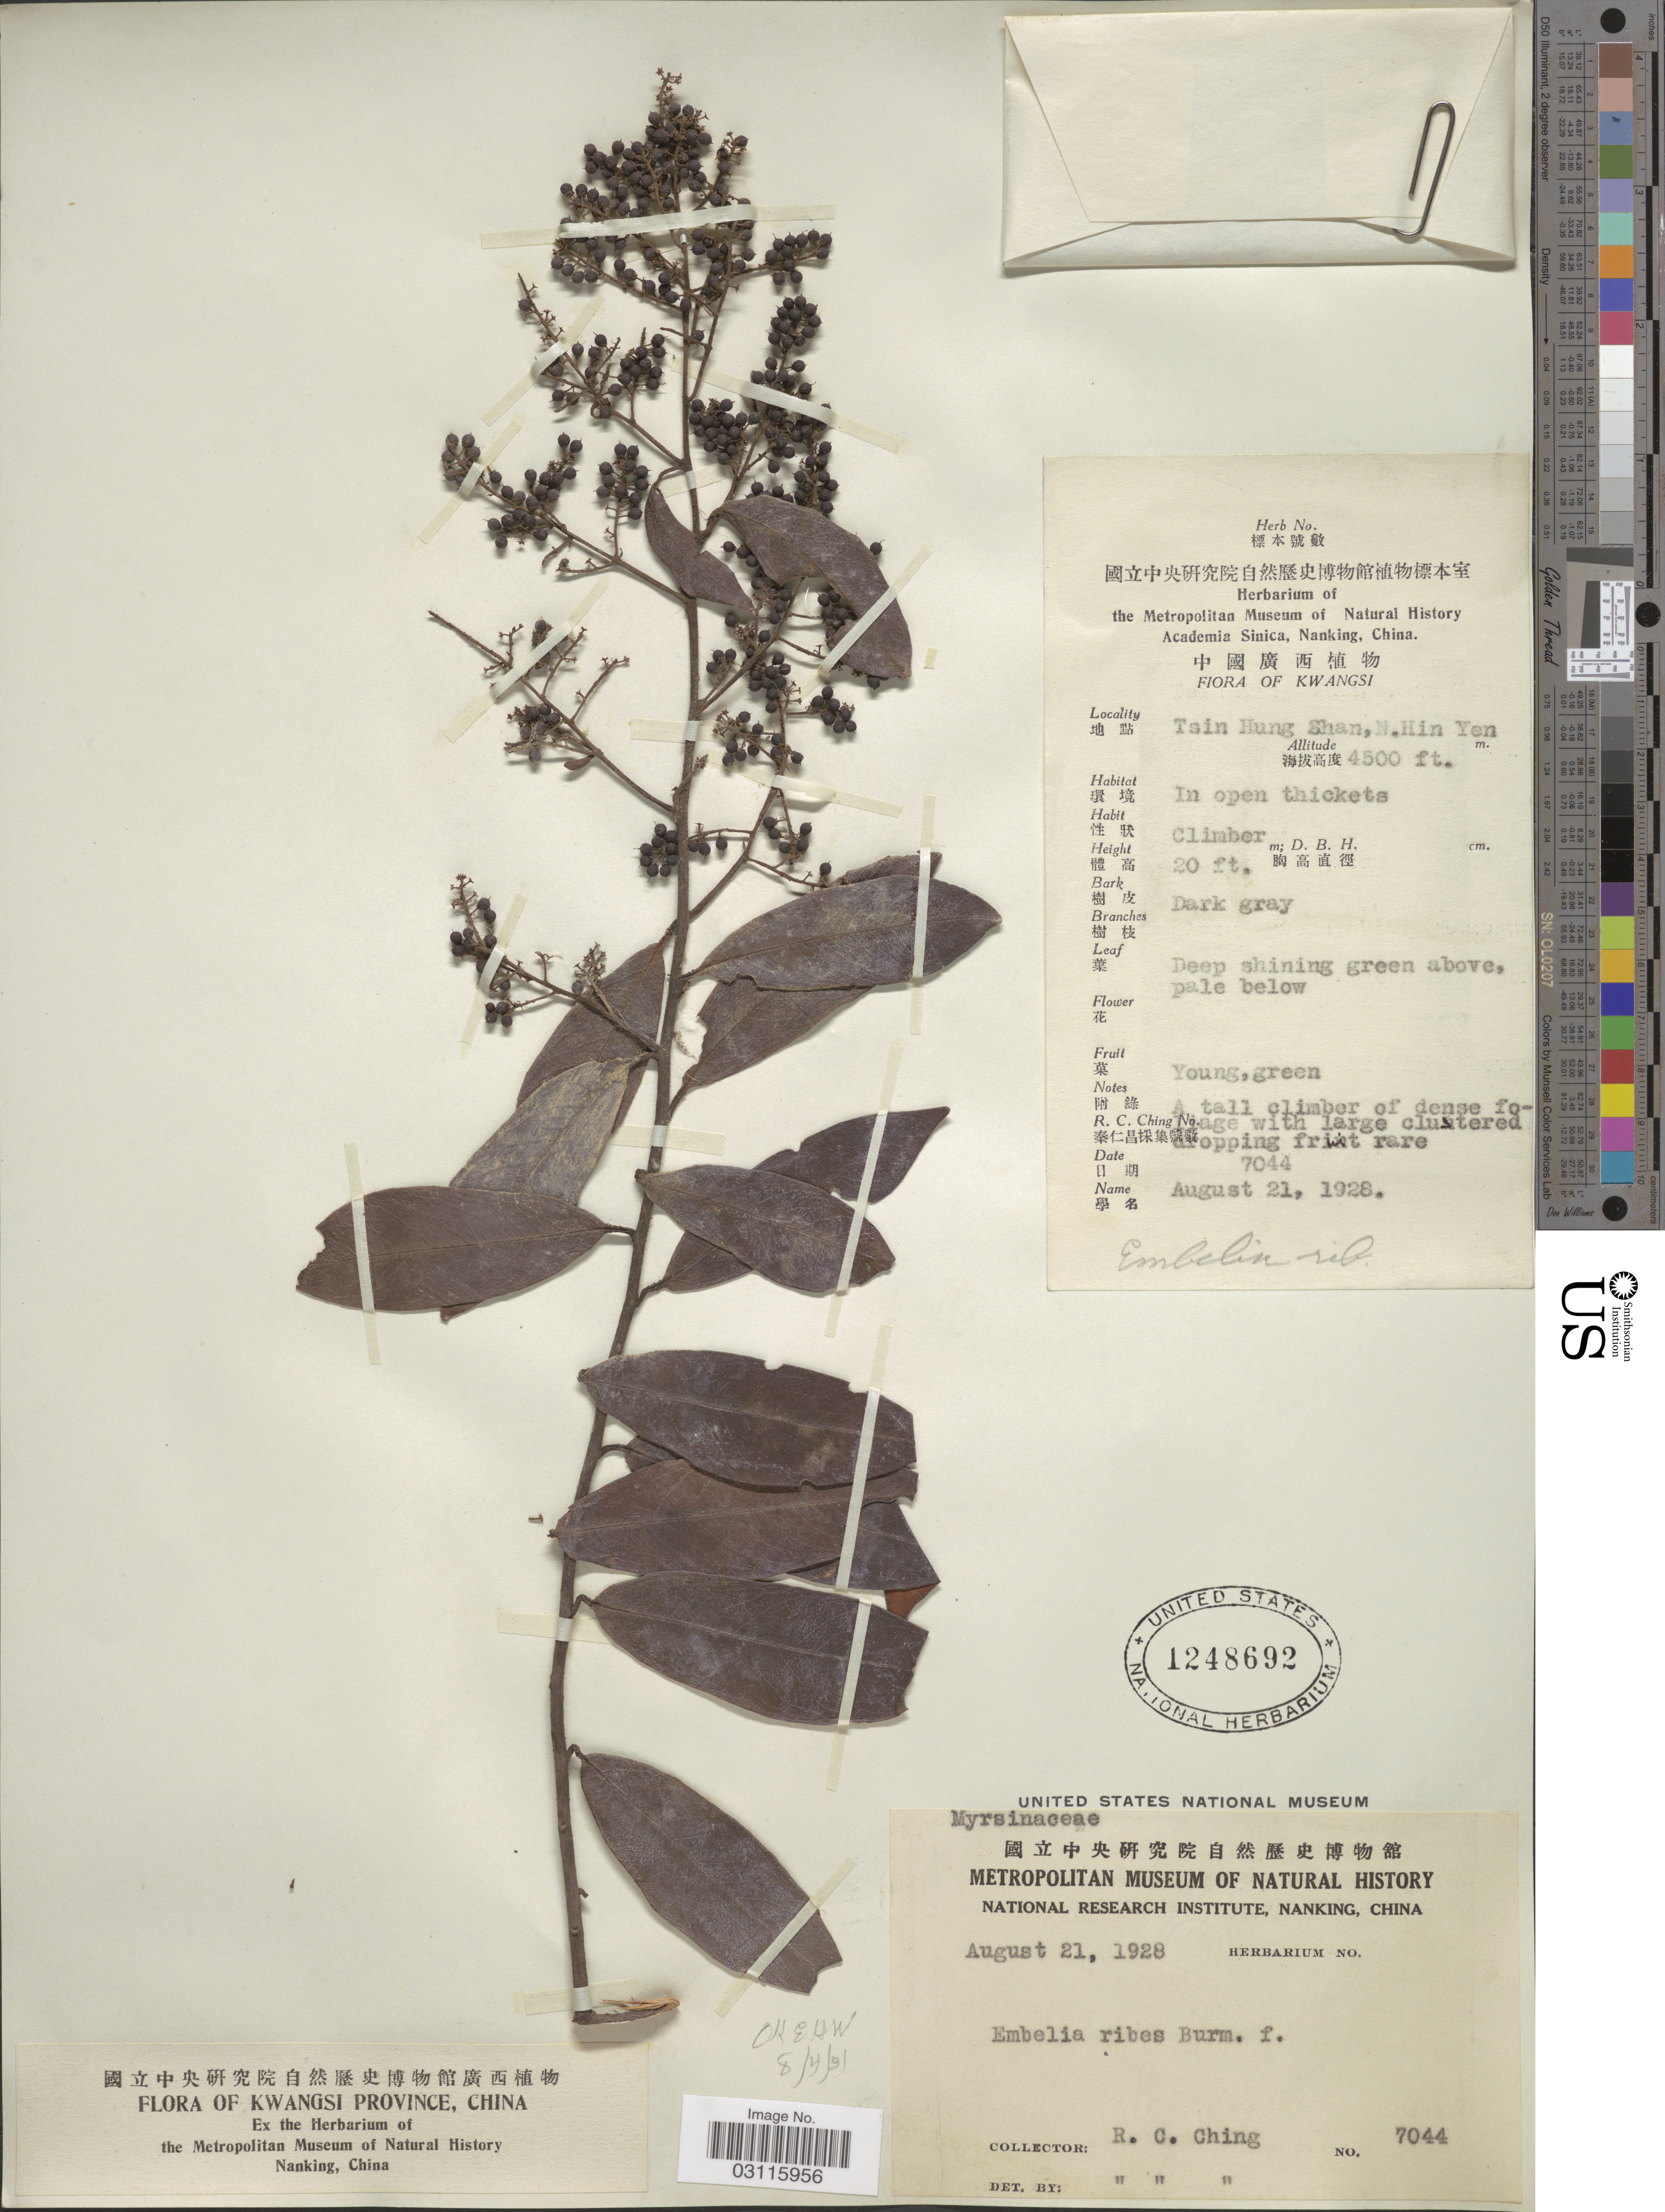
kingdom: Plantae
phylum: Tracheophyta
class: Magnoliopsida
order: Ericales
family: Primulaceae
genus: Embelia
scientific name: Embelia ribes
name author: Burm. f.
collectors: R. C. Ching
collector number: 7044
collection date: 1928-08-21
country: China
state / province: Guangxi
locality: Kwangsi Province, Tsin Hung Shan, N. Hin Yen.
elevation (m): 1372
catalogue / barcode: US 1248692